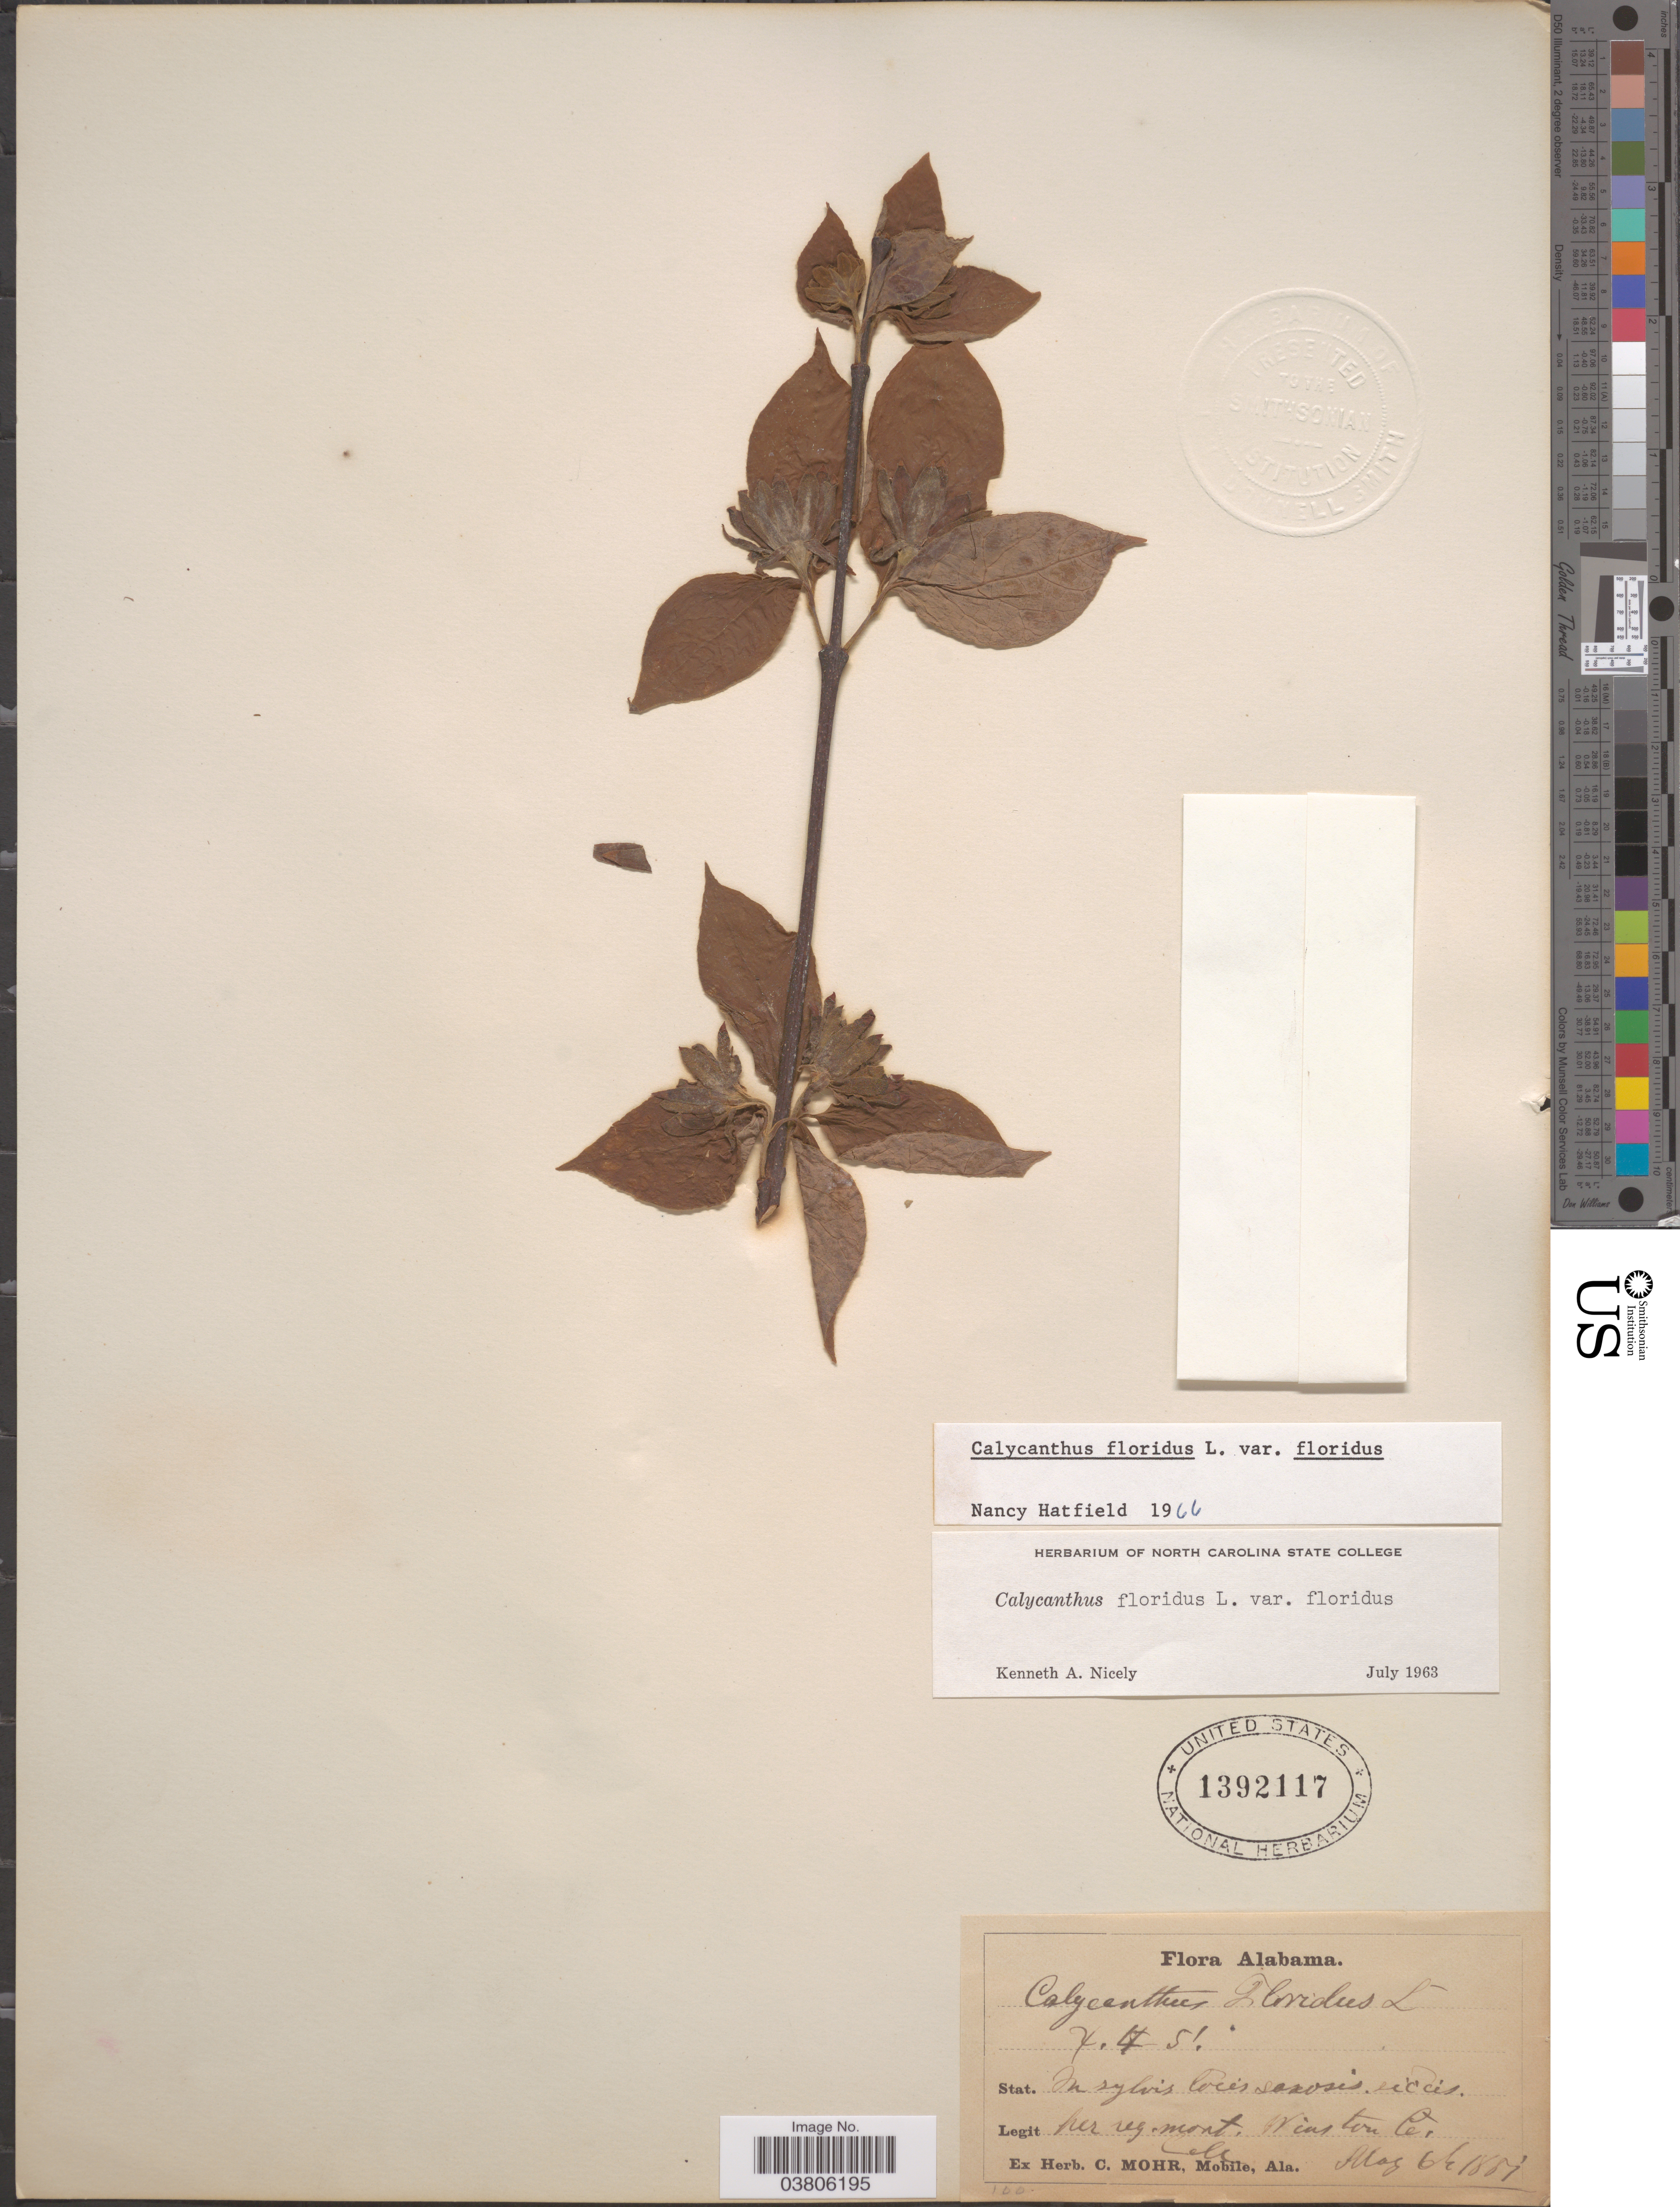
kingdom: Plantae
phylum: Tracheophyta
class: Magnoliopsida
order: Laurales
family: Calycanthaceae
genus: Calycanthus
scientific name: Calycanthus floridus var. floridus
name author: L.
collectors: ex herb. C. Mohr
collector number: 100?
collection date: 1881-05-06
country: United States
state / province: Alabama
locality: Winston Co.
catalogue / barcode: US 1392117